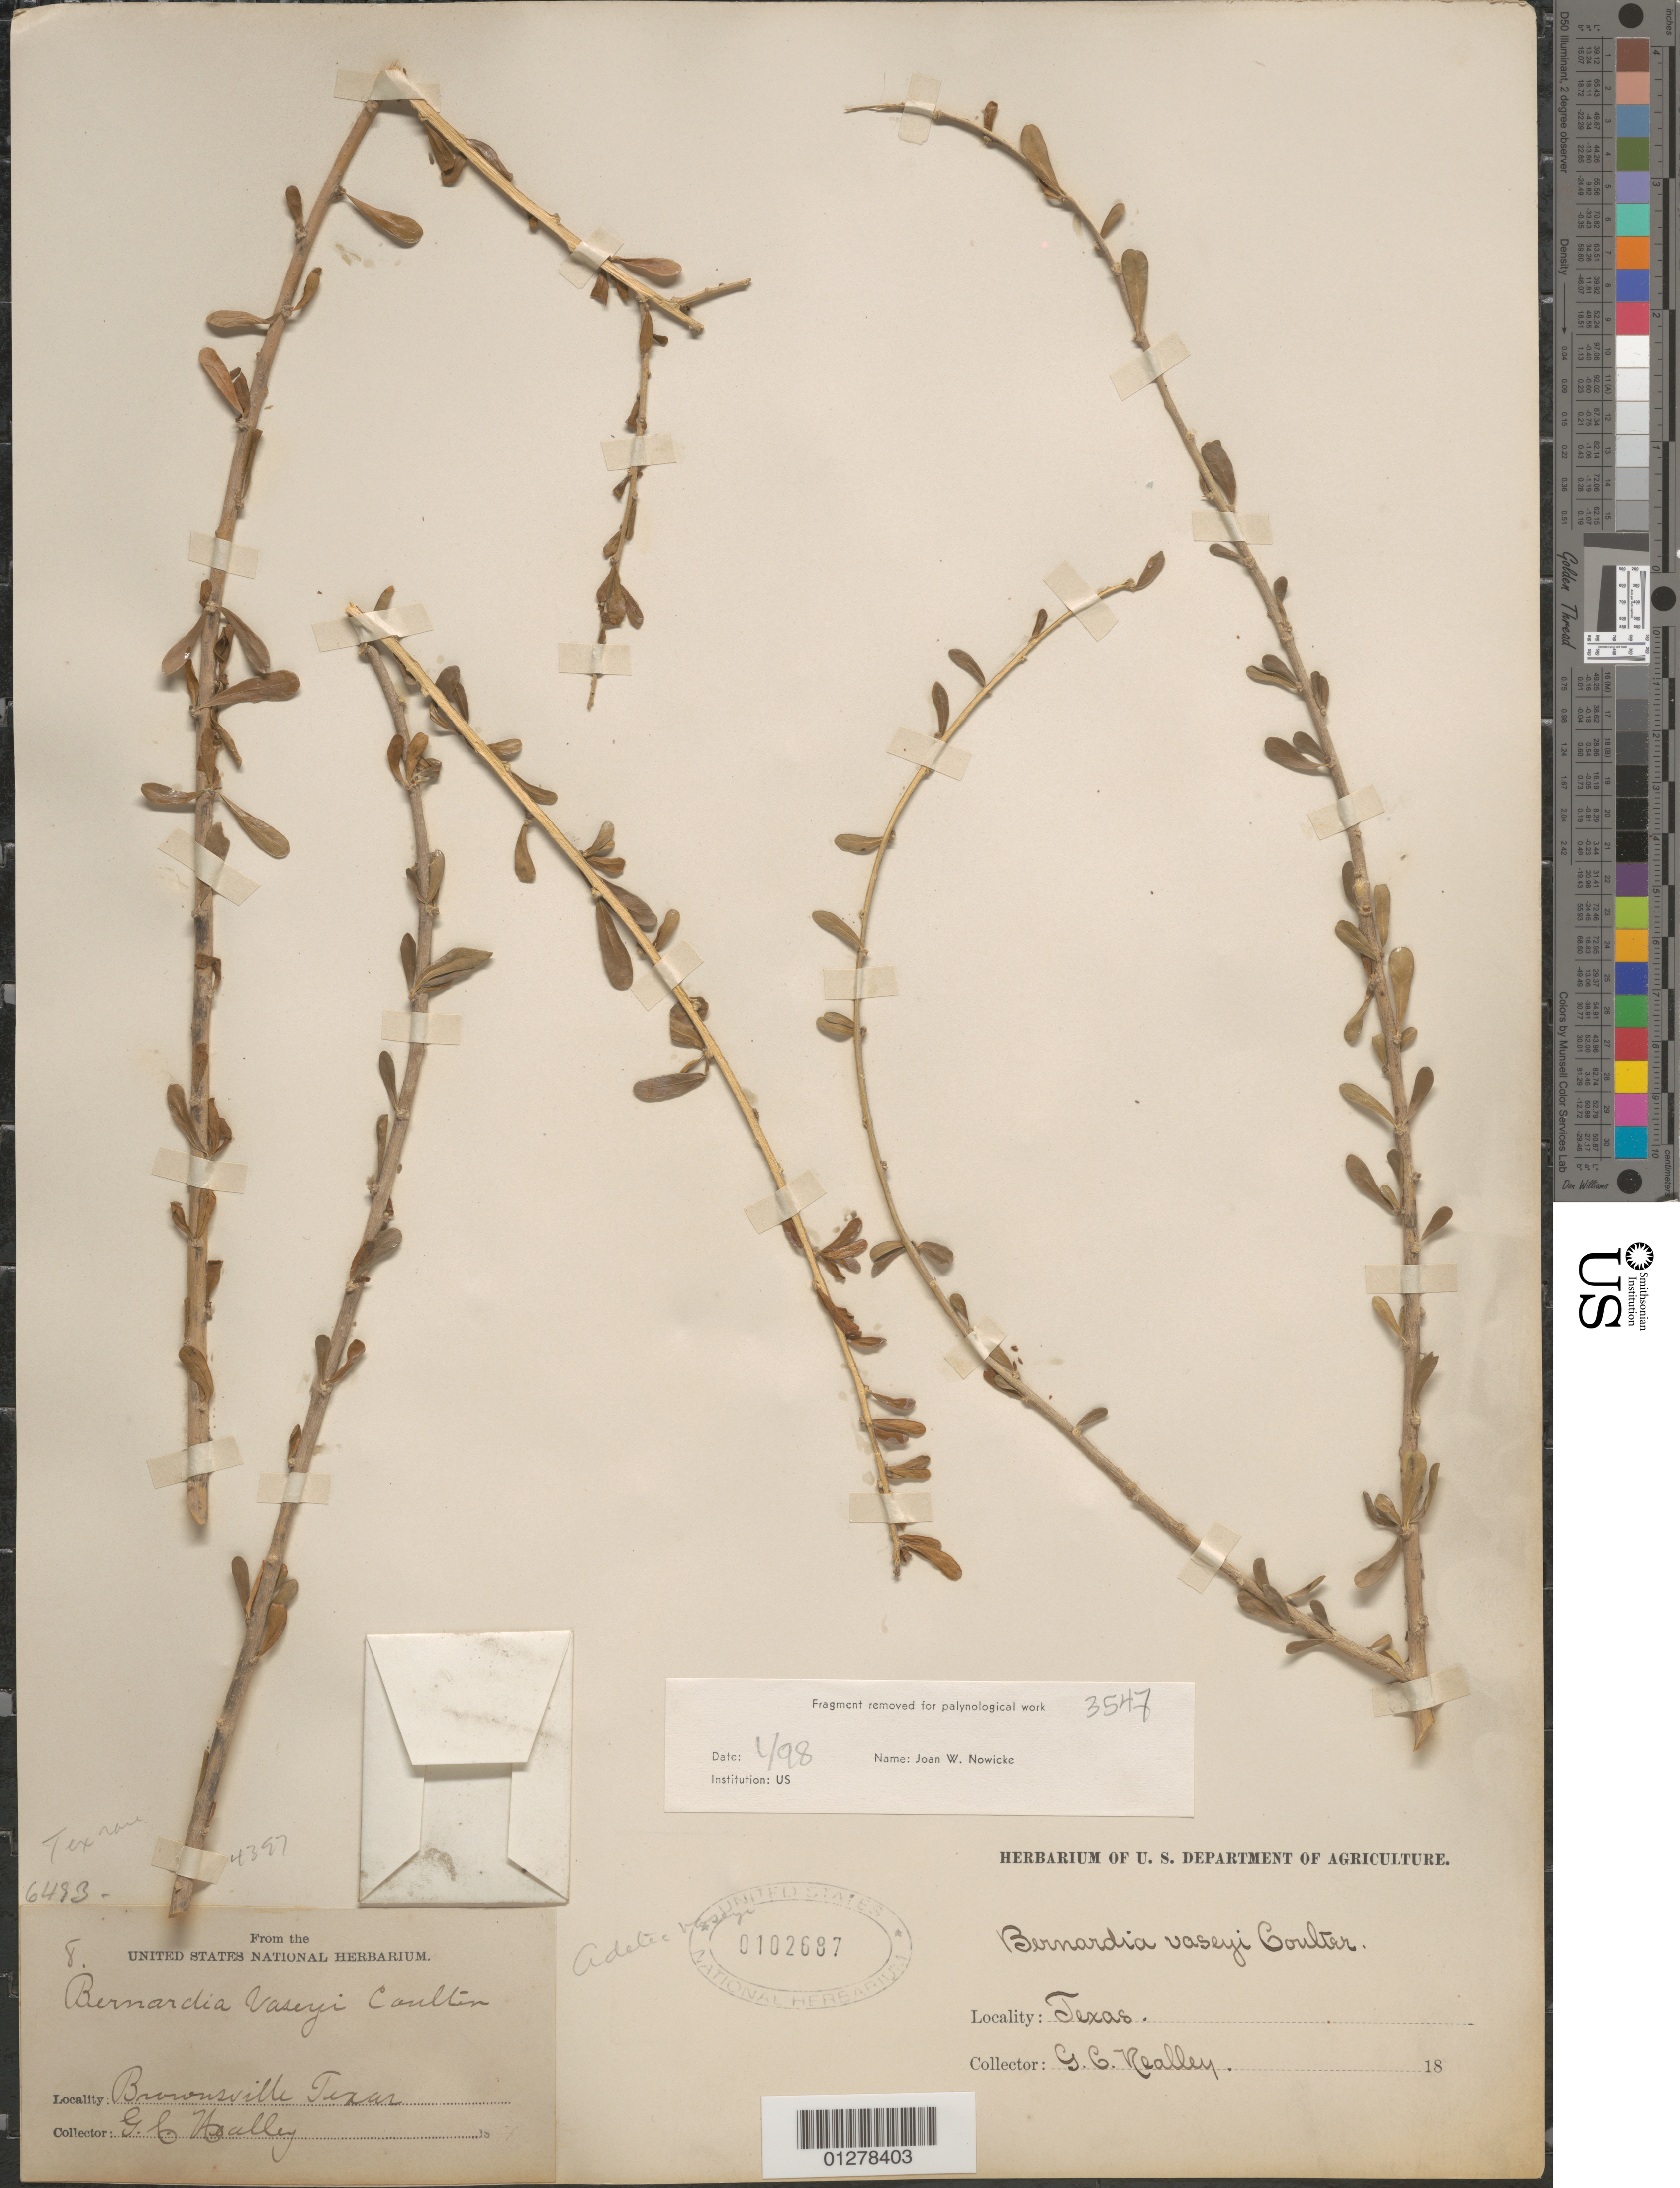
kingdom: Plantae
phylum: Tracheophyta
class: Magnoliopsida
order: Malpighiales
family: Euphorbiaceae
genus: Adelia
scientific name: Adelia vaseyi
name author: (J.M. Coult.) Pax & K. Hoffm.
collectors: G. C. Nealley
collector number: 8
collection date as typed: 1897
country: United States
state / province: Texas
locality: Brownsville.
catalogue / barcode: US 102687